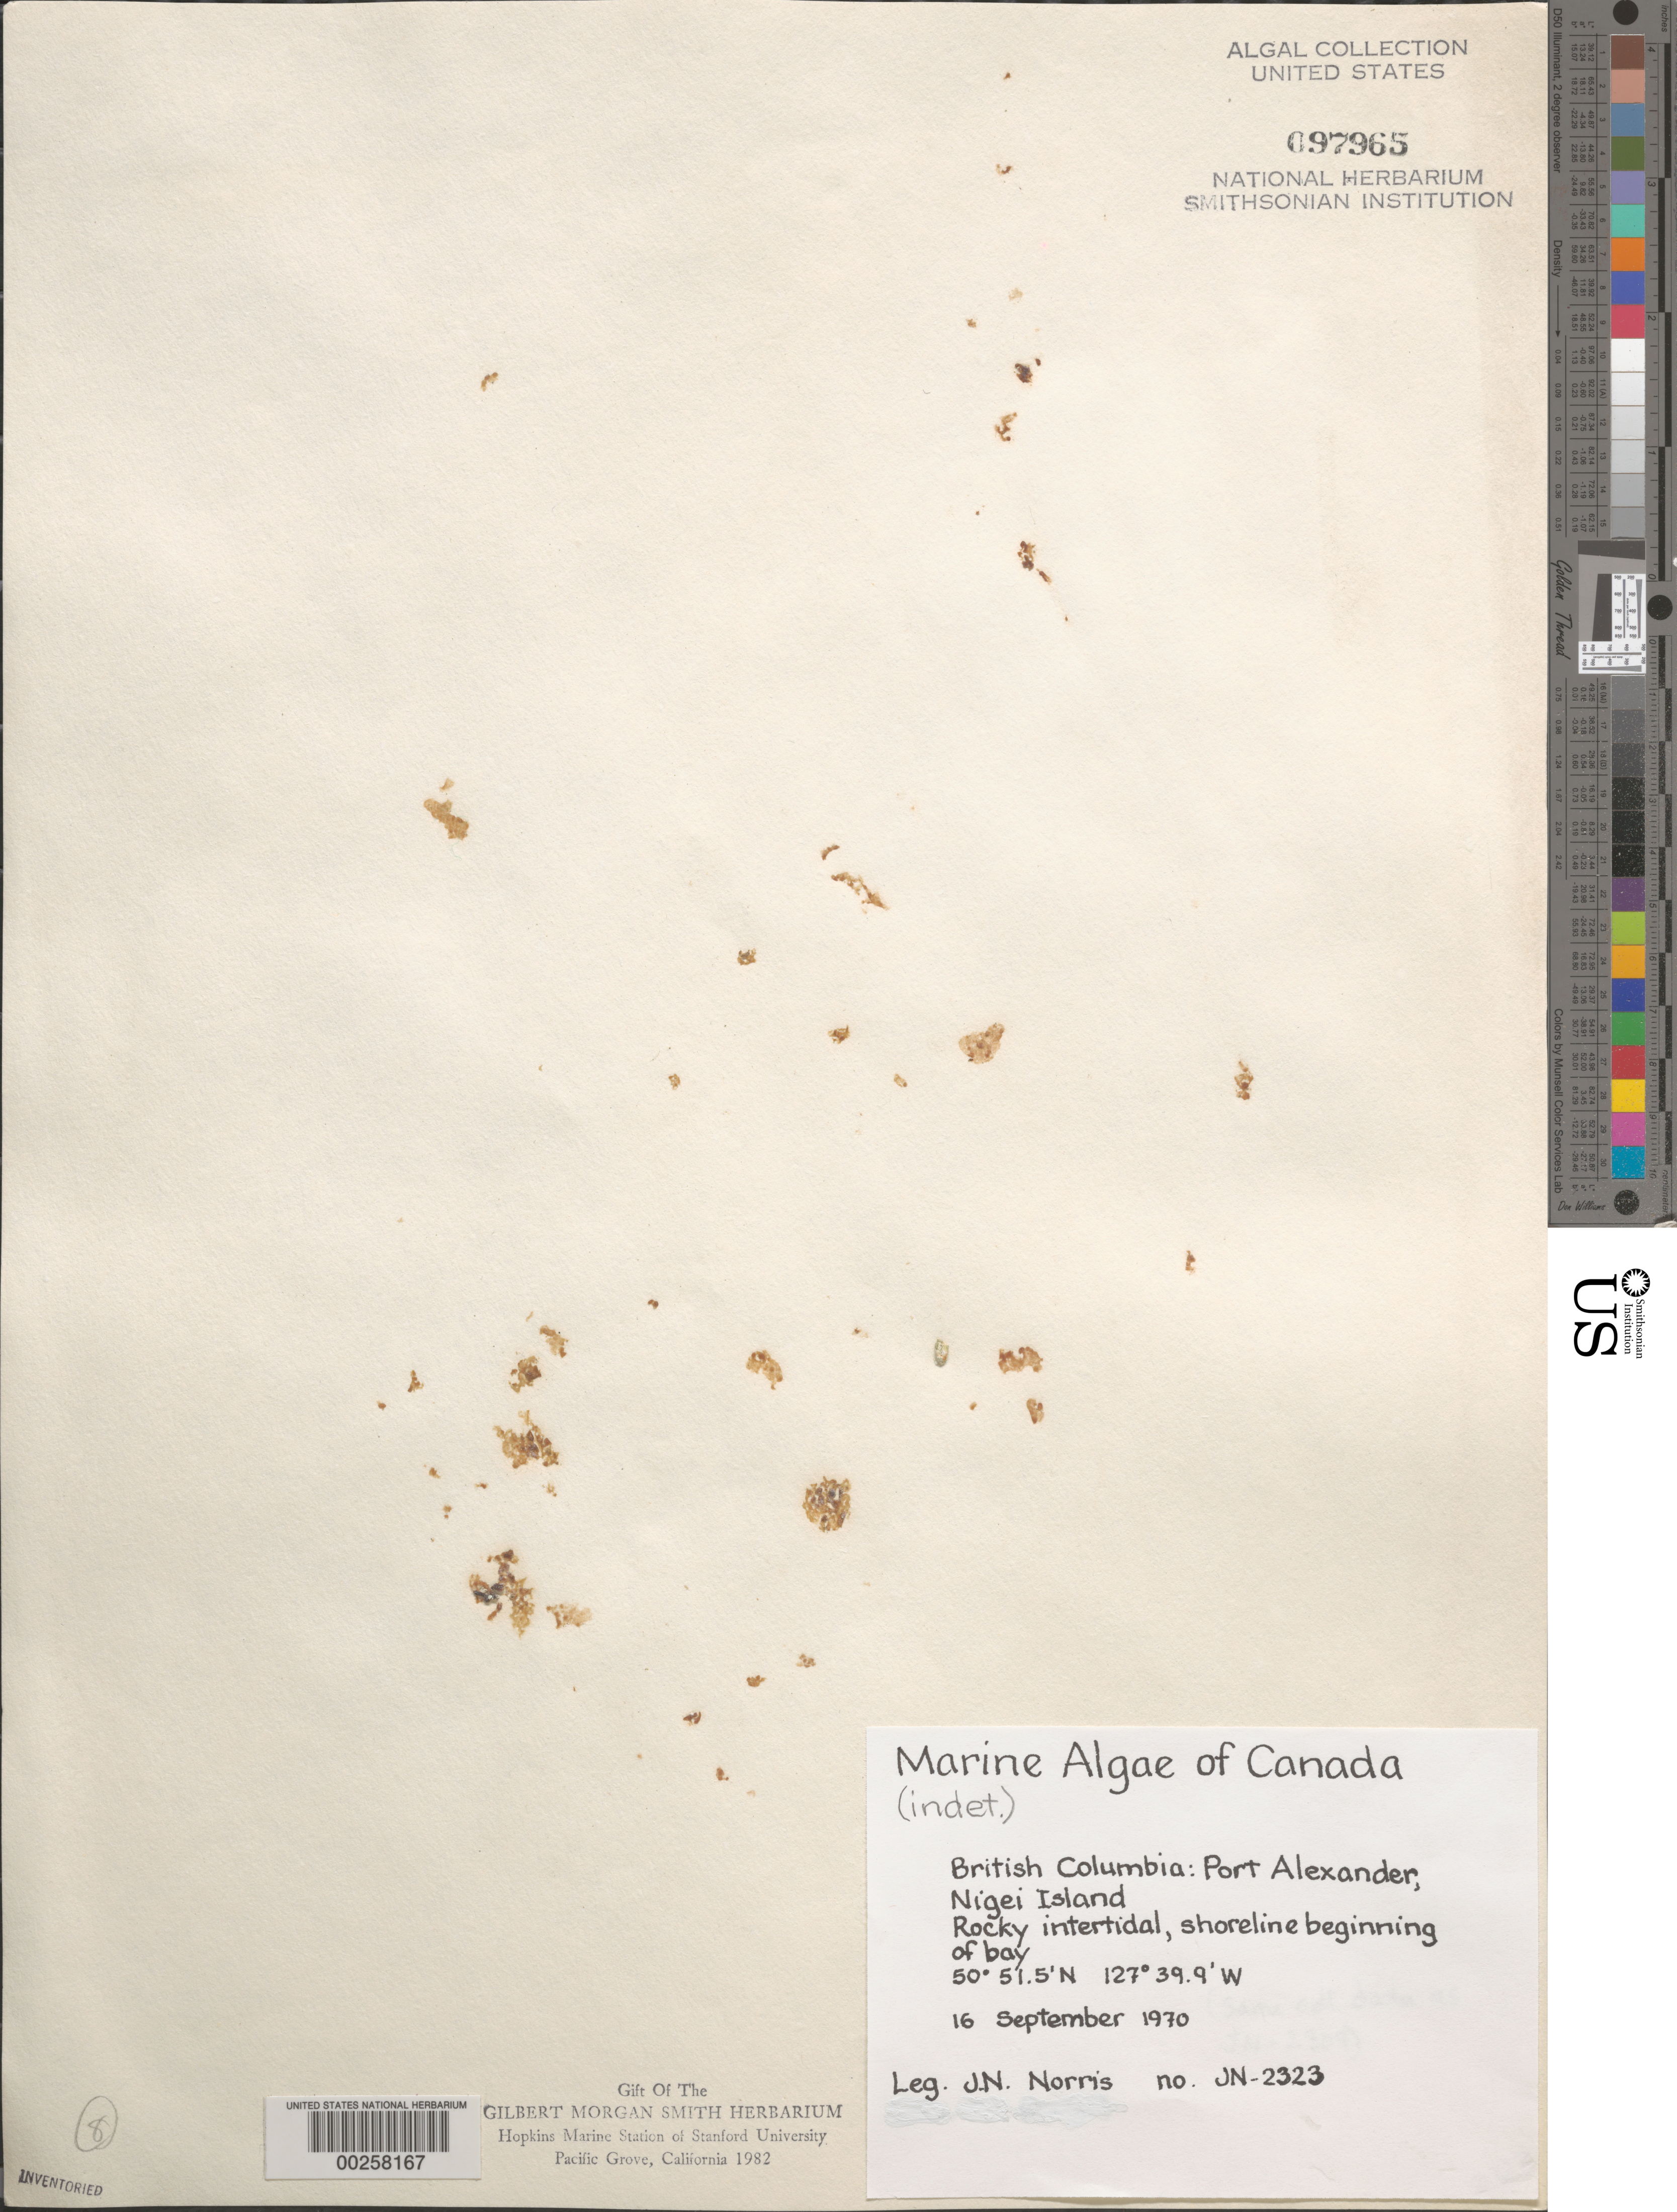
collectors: J. N. Norris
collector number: JN-2323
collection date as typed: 16 Sep 1970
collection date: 1970-09-16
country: Canada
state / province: British Columbia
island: Nigei Island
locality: Port Alexander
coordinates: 50 51.5' N, 127 39 9' W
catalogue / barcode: US 97965